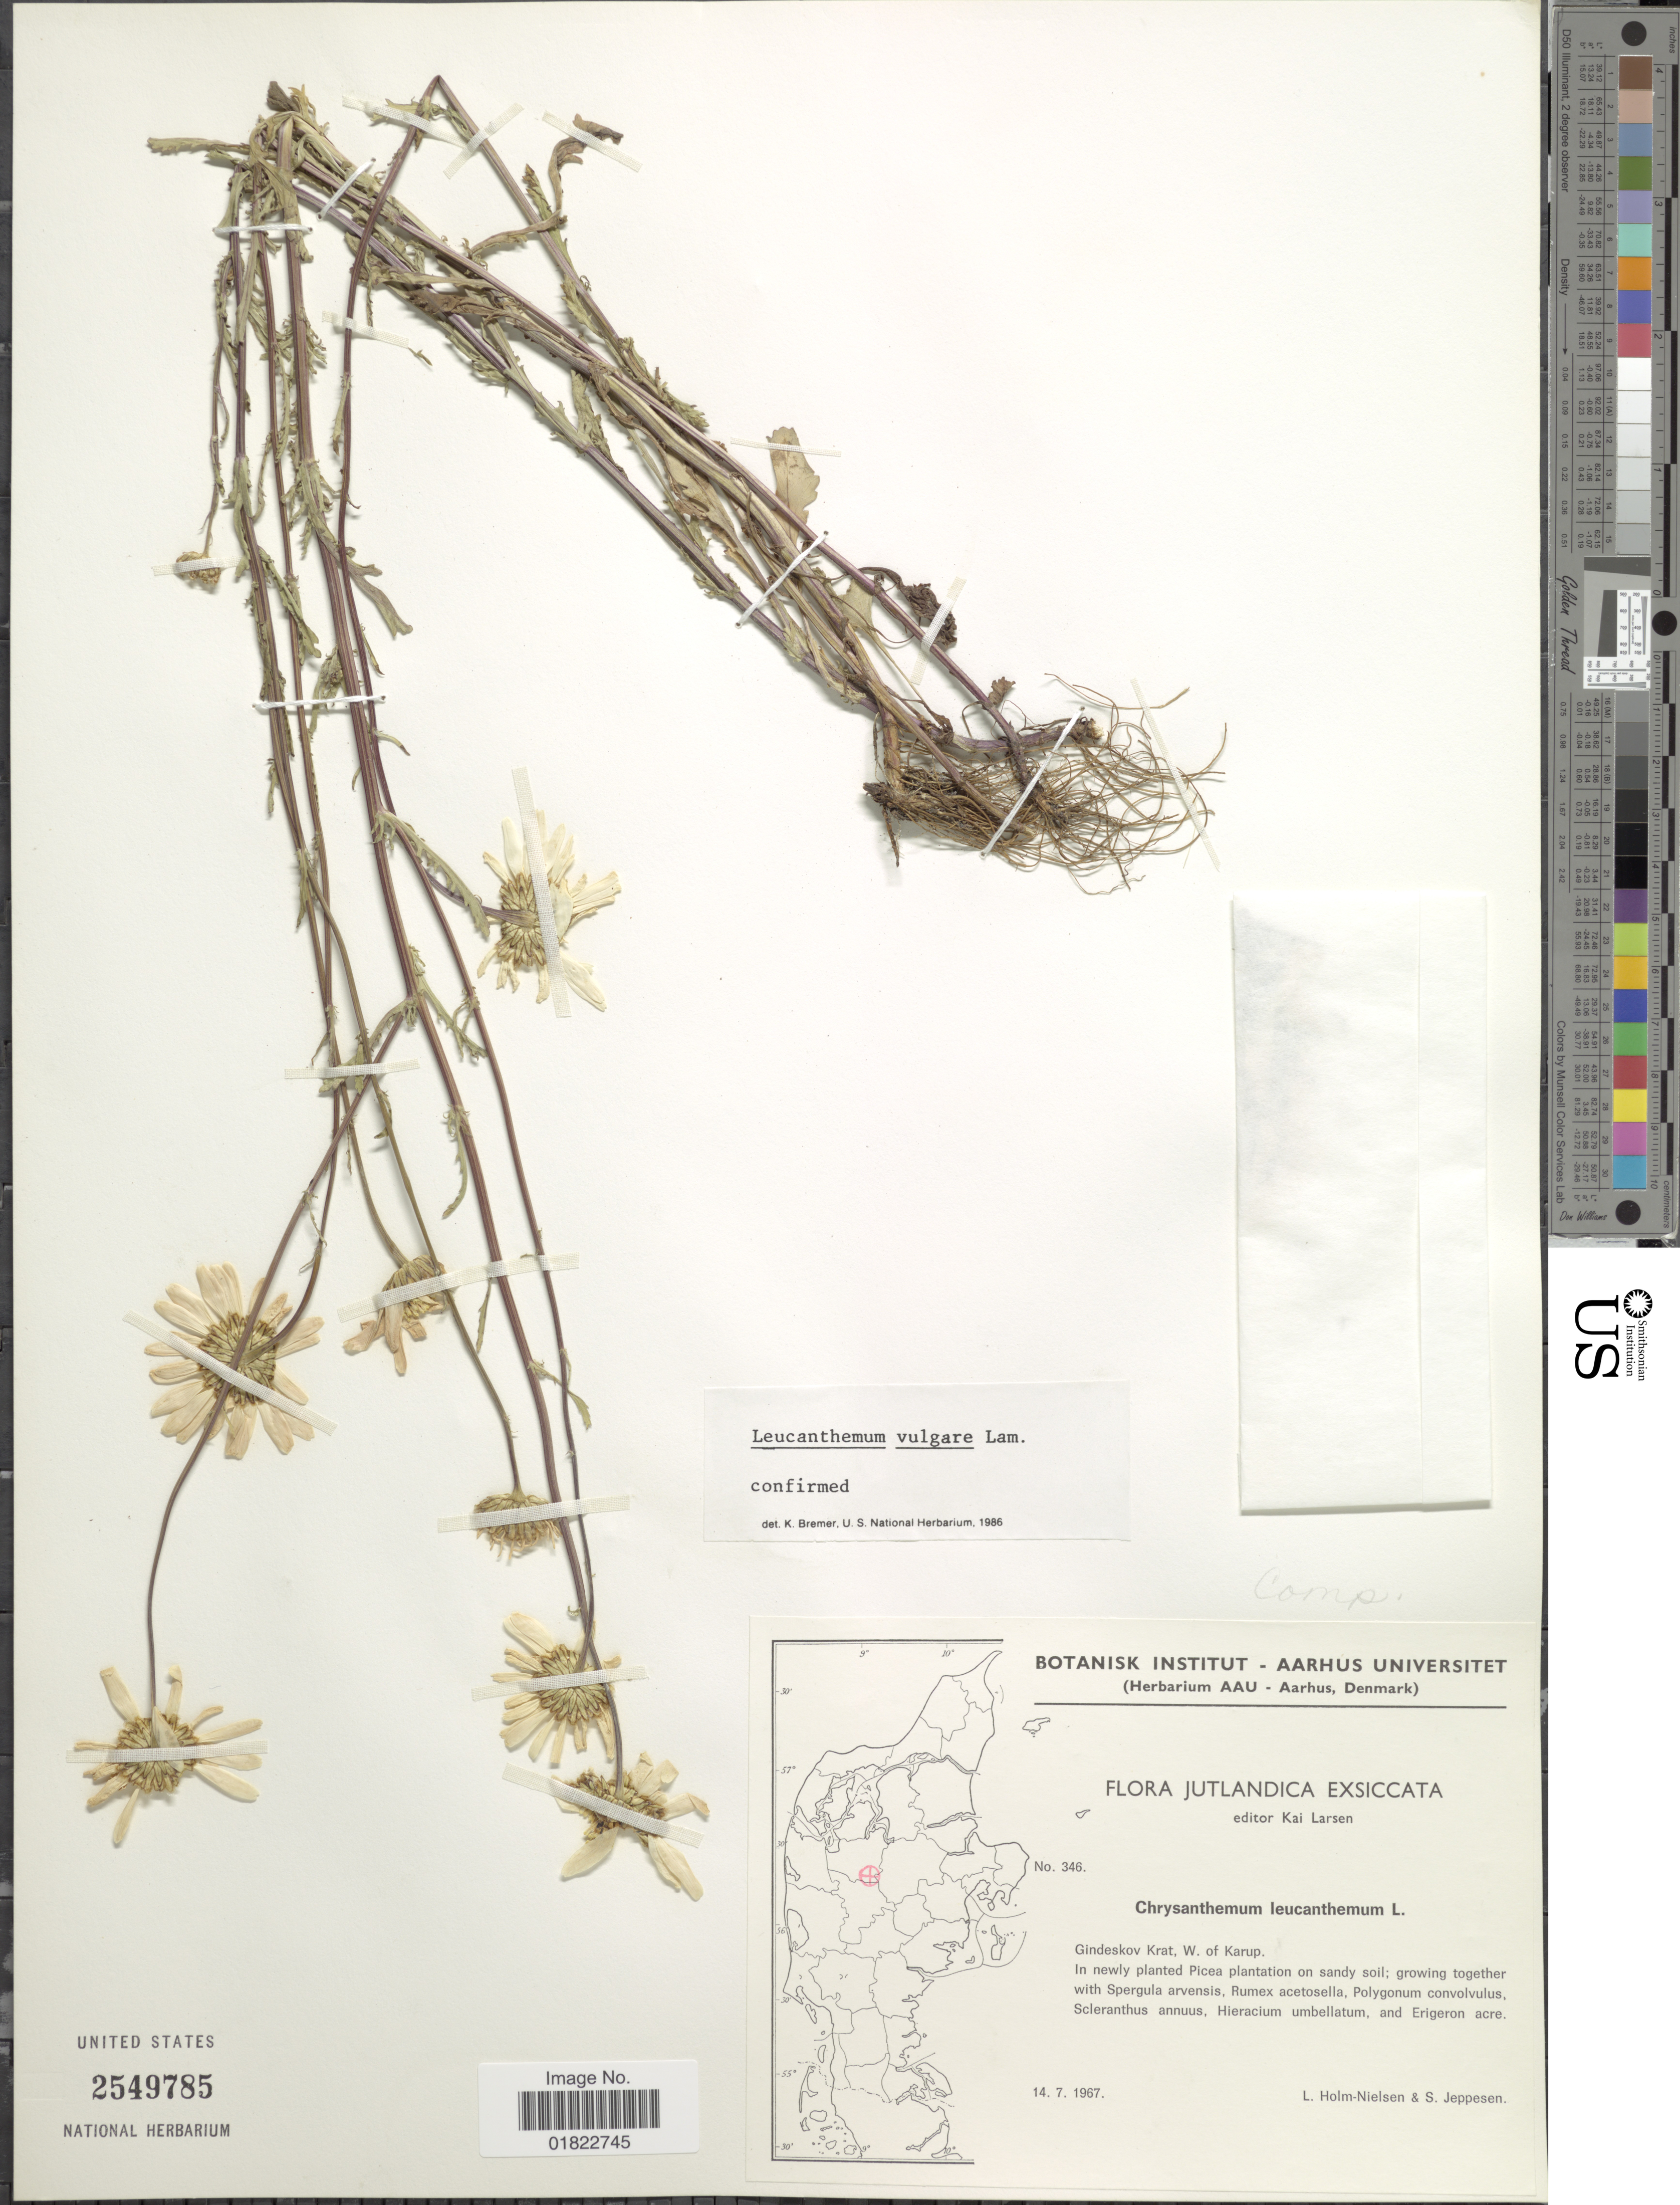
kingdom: Plantae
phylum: Tracheophyta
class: Magnoliopsida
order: Asterales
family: Asteraceae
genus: Leucanthemum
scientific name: Leucanthemum vulgare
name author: Lam.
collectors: L. B. Holm-Nielsen & S. Jeppesen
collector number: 346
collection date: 1967-07-14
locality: Jutlandica. Gindeskov, W. of Karup.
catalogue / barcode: US 2549785